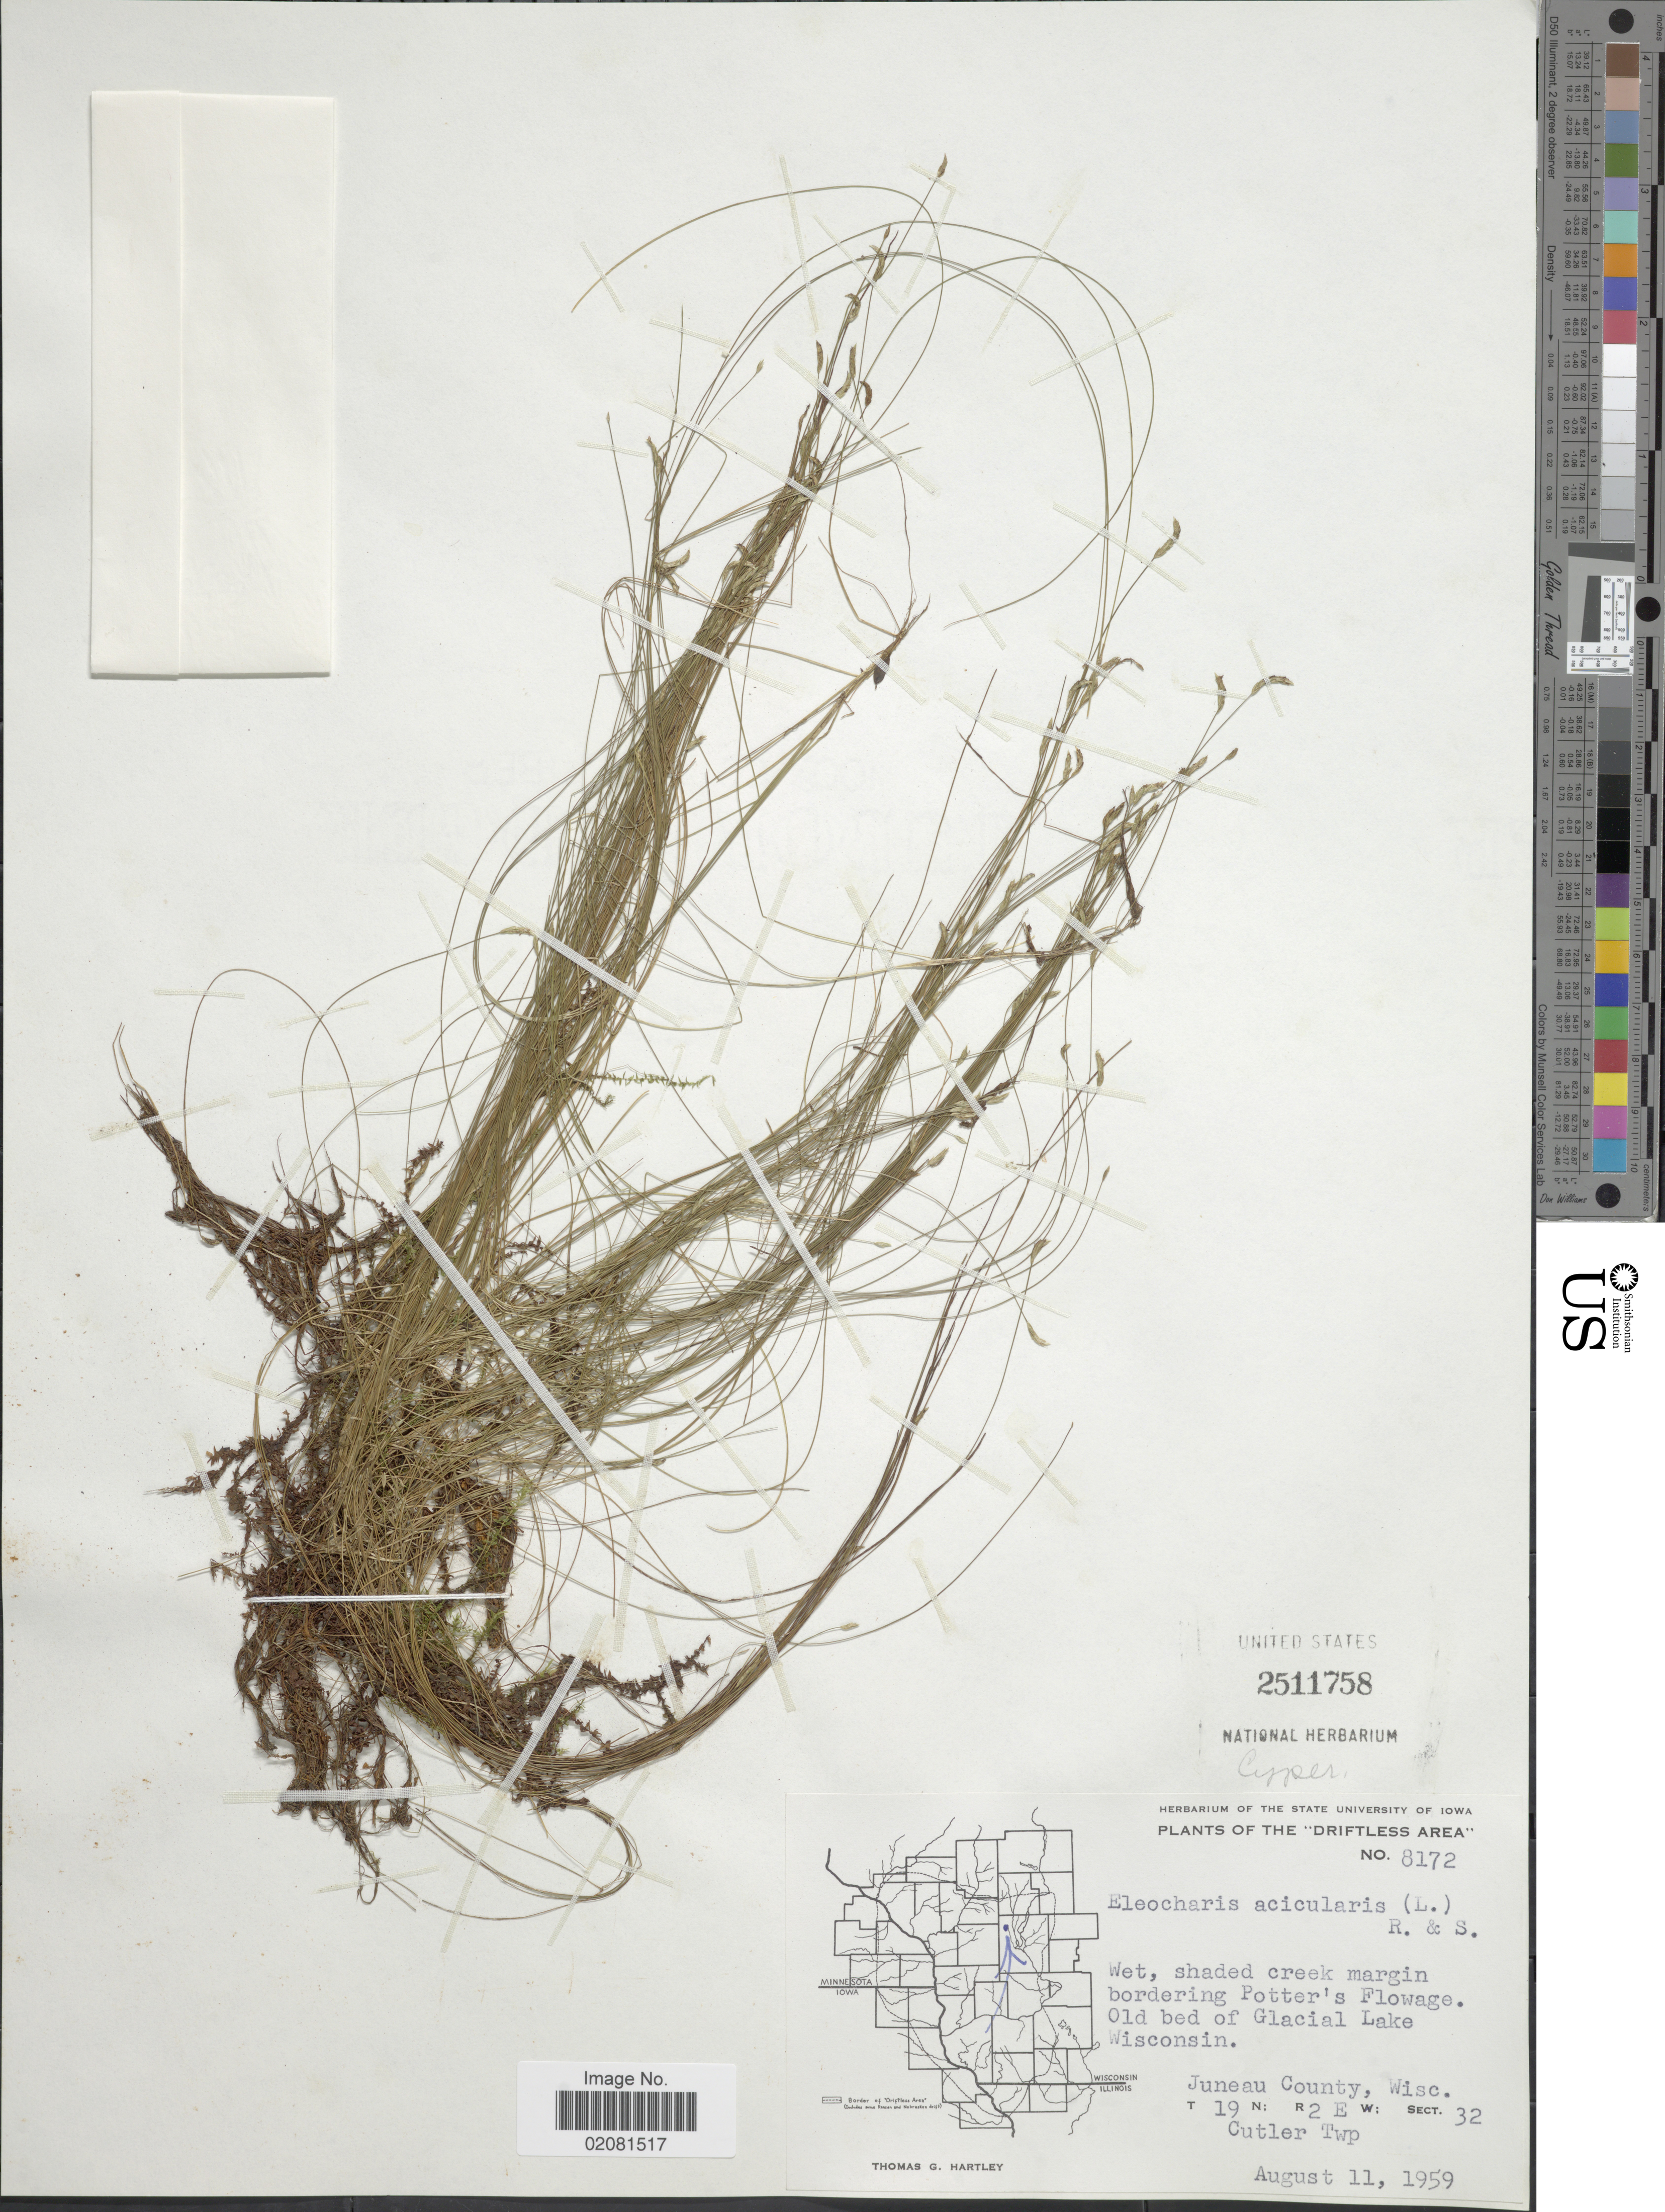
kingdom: Plantae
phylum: Tracheophyta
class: Liliopsida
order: Poales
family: Cyperaceae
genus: Eleocharis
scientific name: Eleocharis acicularis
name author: (L.) Roem. & Schult.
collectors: T. G. Hartley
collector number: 8172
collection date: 1959-08-11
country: United States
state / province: Wisconsin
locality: Driftless Area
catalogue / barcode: US 2511758